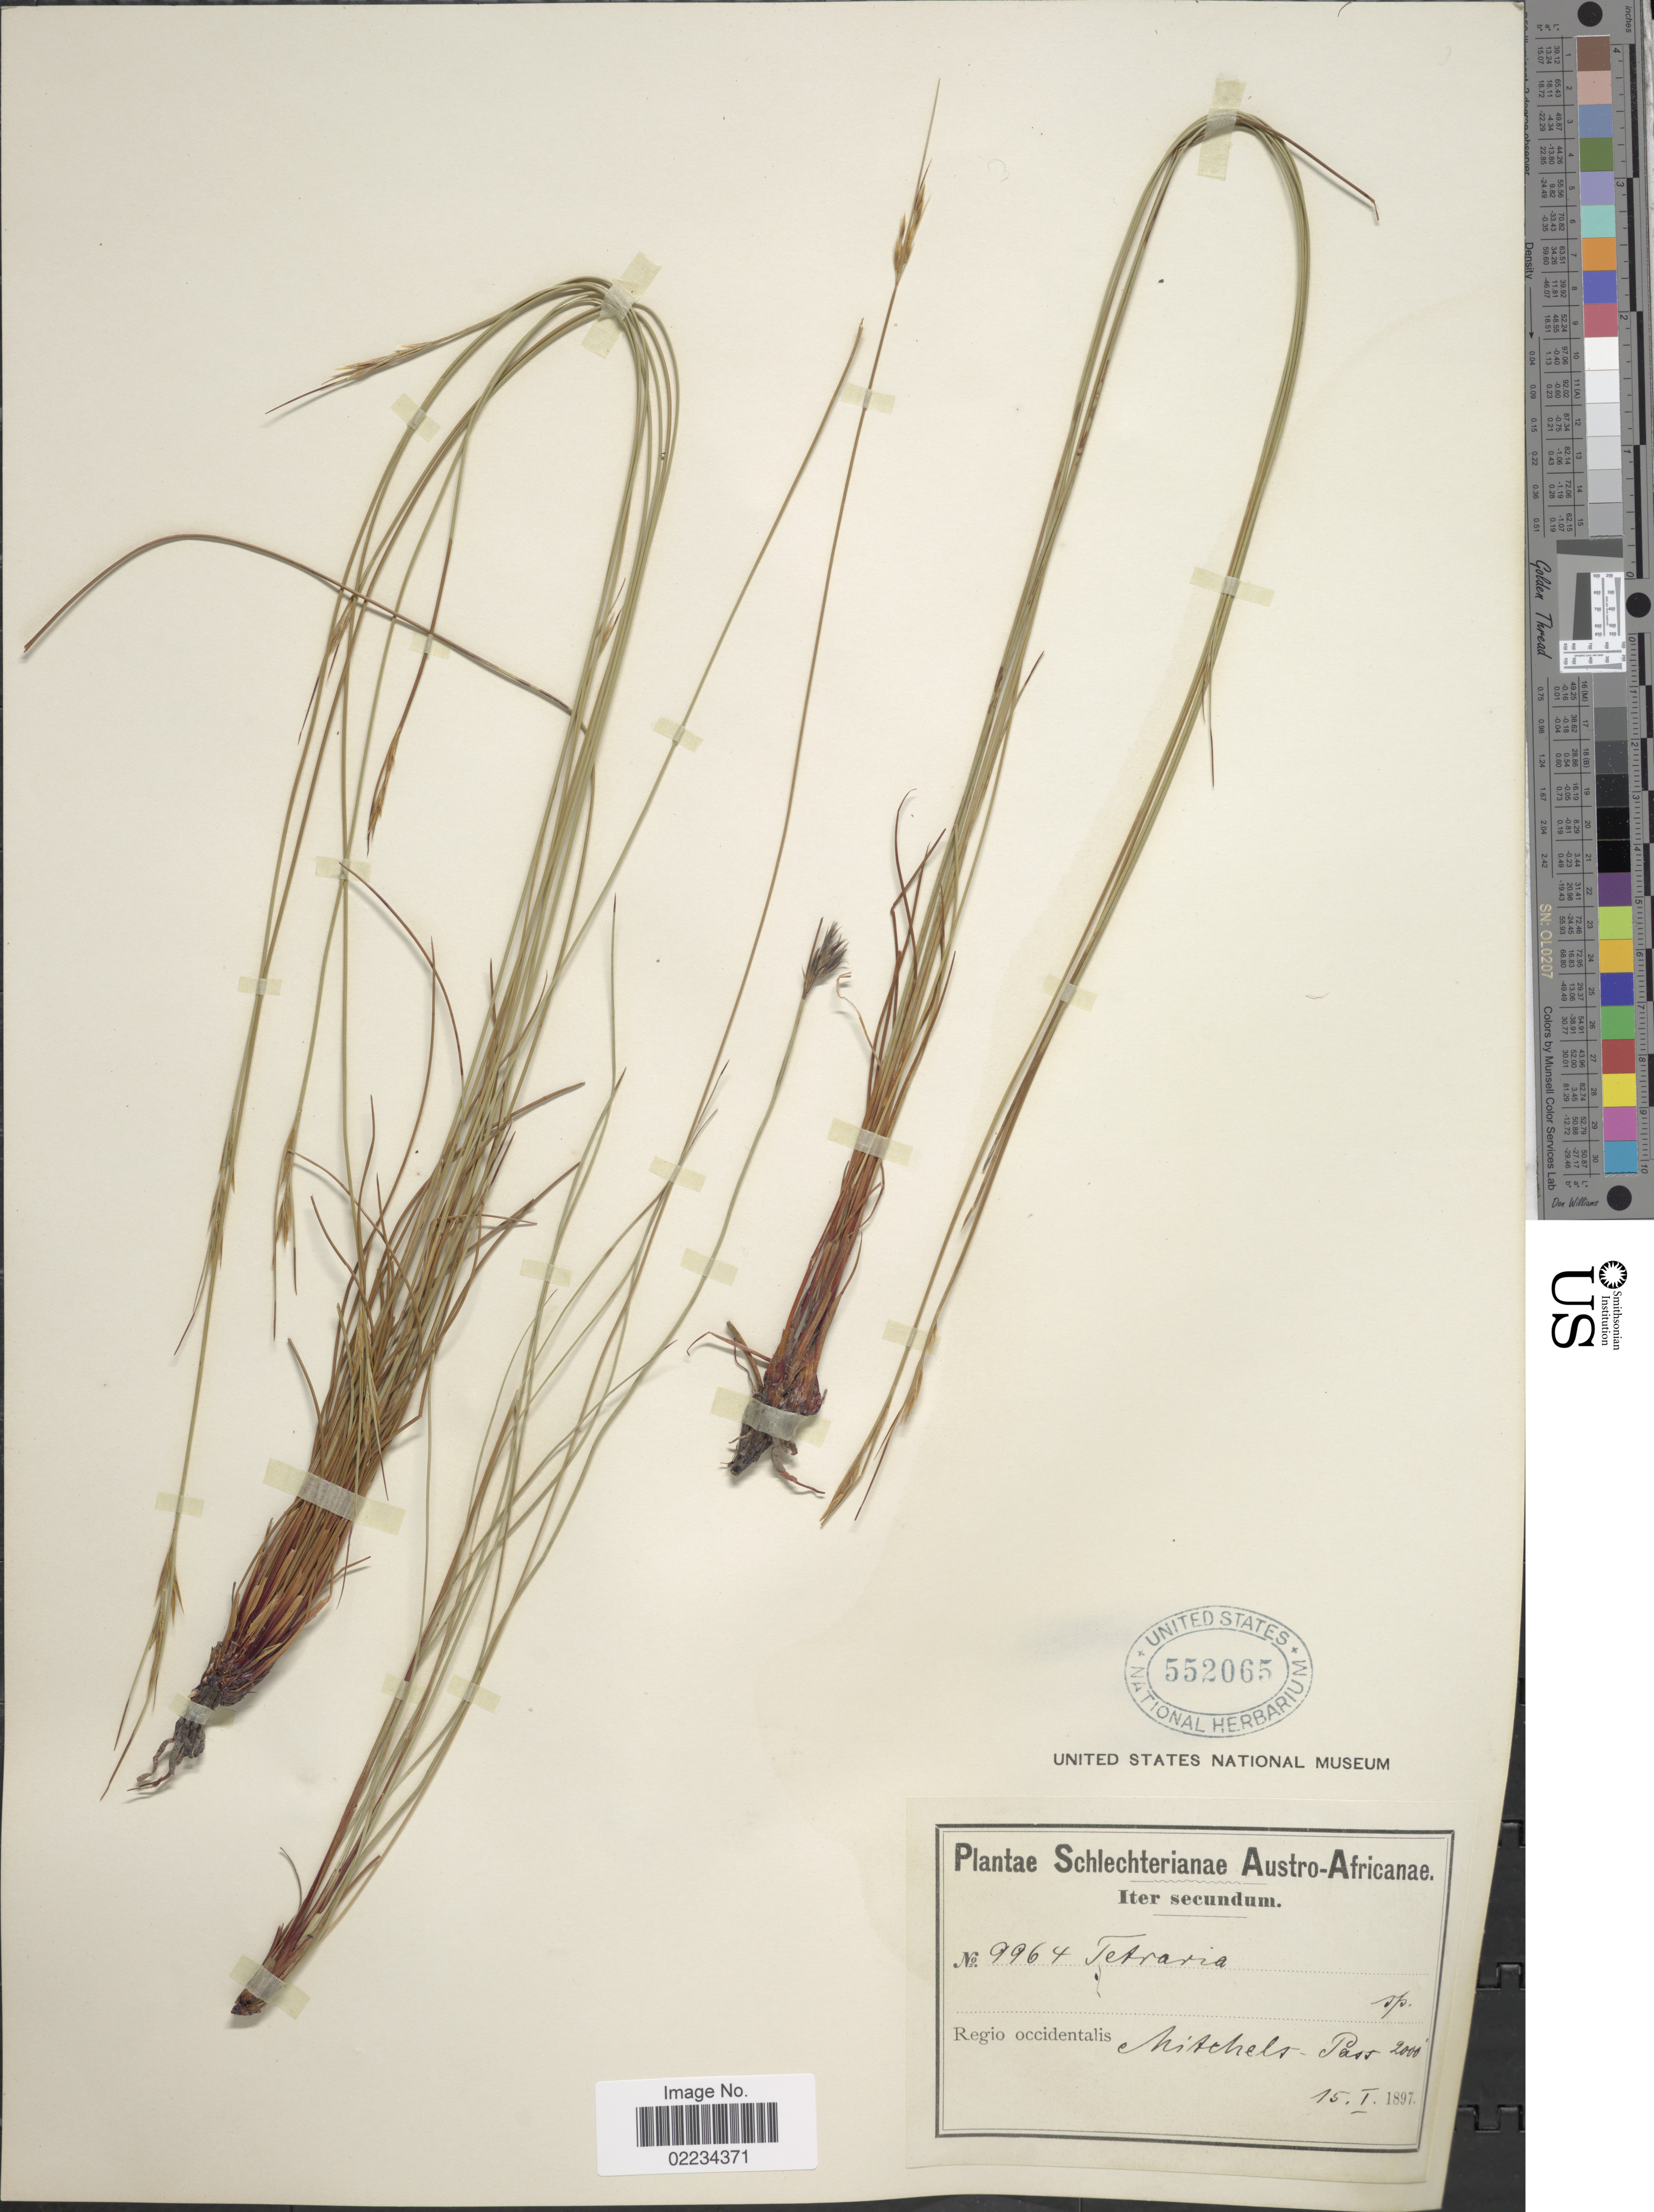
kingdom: Plantae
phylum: Tracheophyta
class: Liliopsida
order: Poales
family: Cyperaceae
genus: Schoenus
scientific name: Schoenus dregeanus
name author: (Boeckeler) Kuntze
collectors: Schlechter, --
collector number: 9964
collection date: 1897-01-15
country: South Africa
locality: Austro-Africanae, Iter secundum, Regio occidentalis Nitchels Pass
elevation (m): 610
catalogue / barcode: US 552065